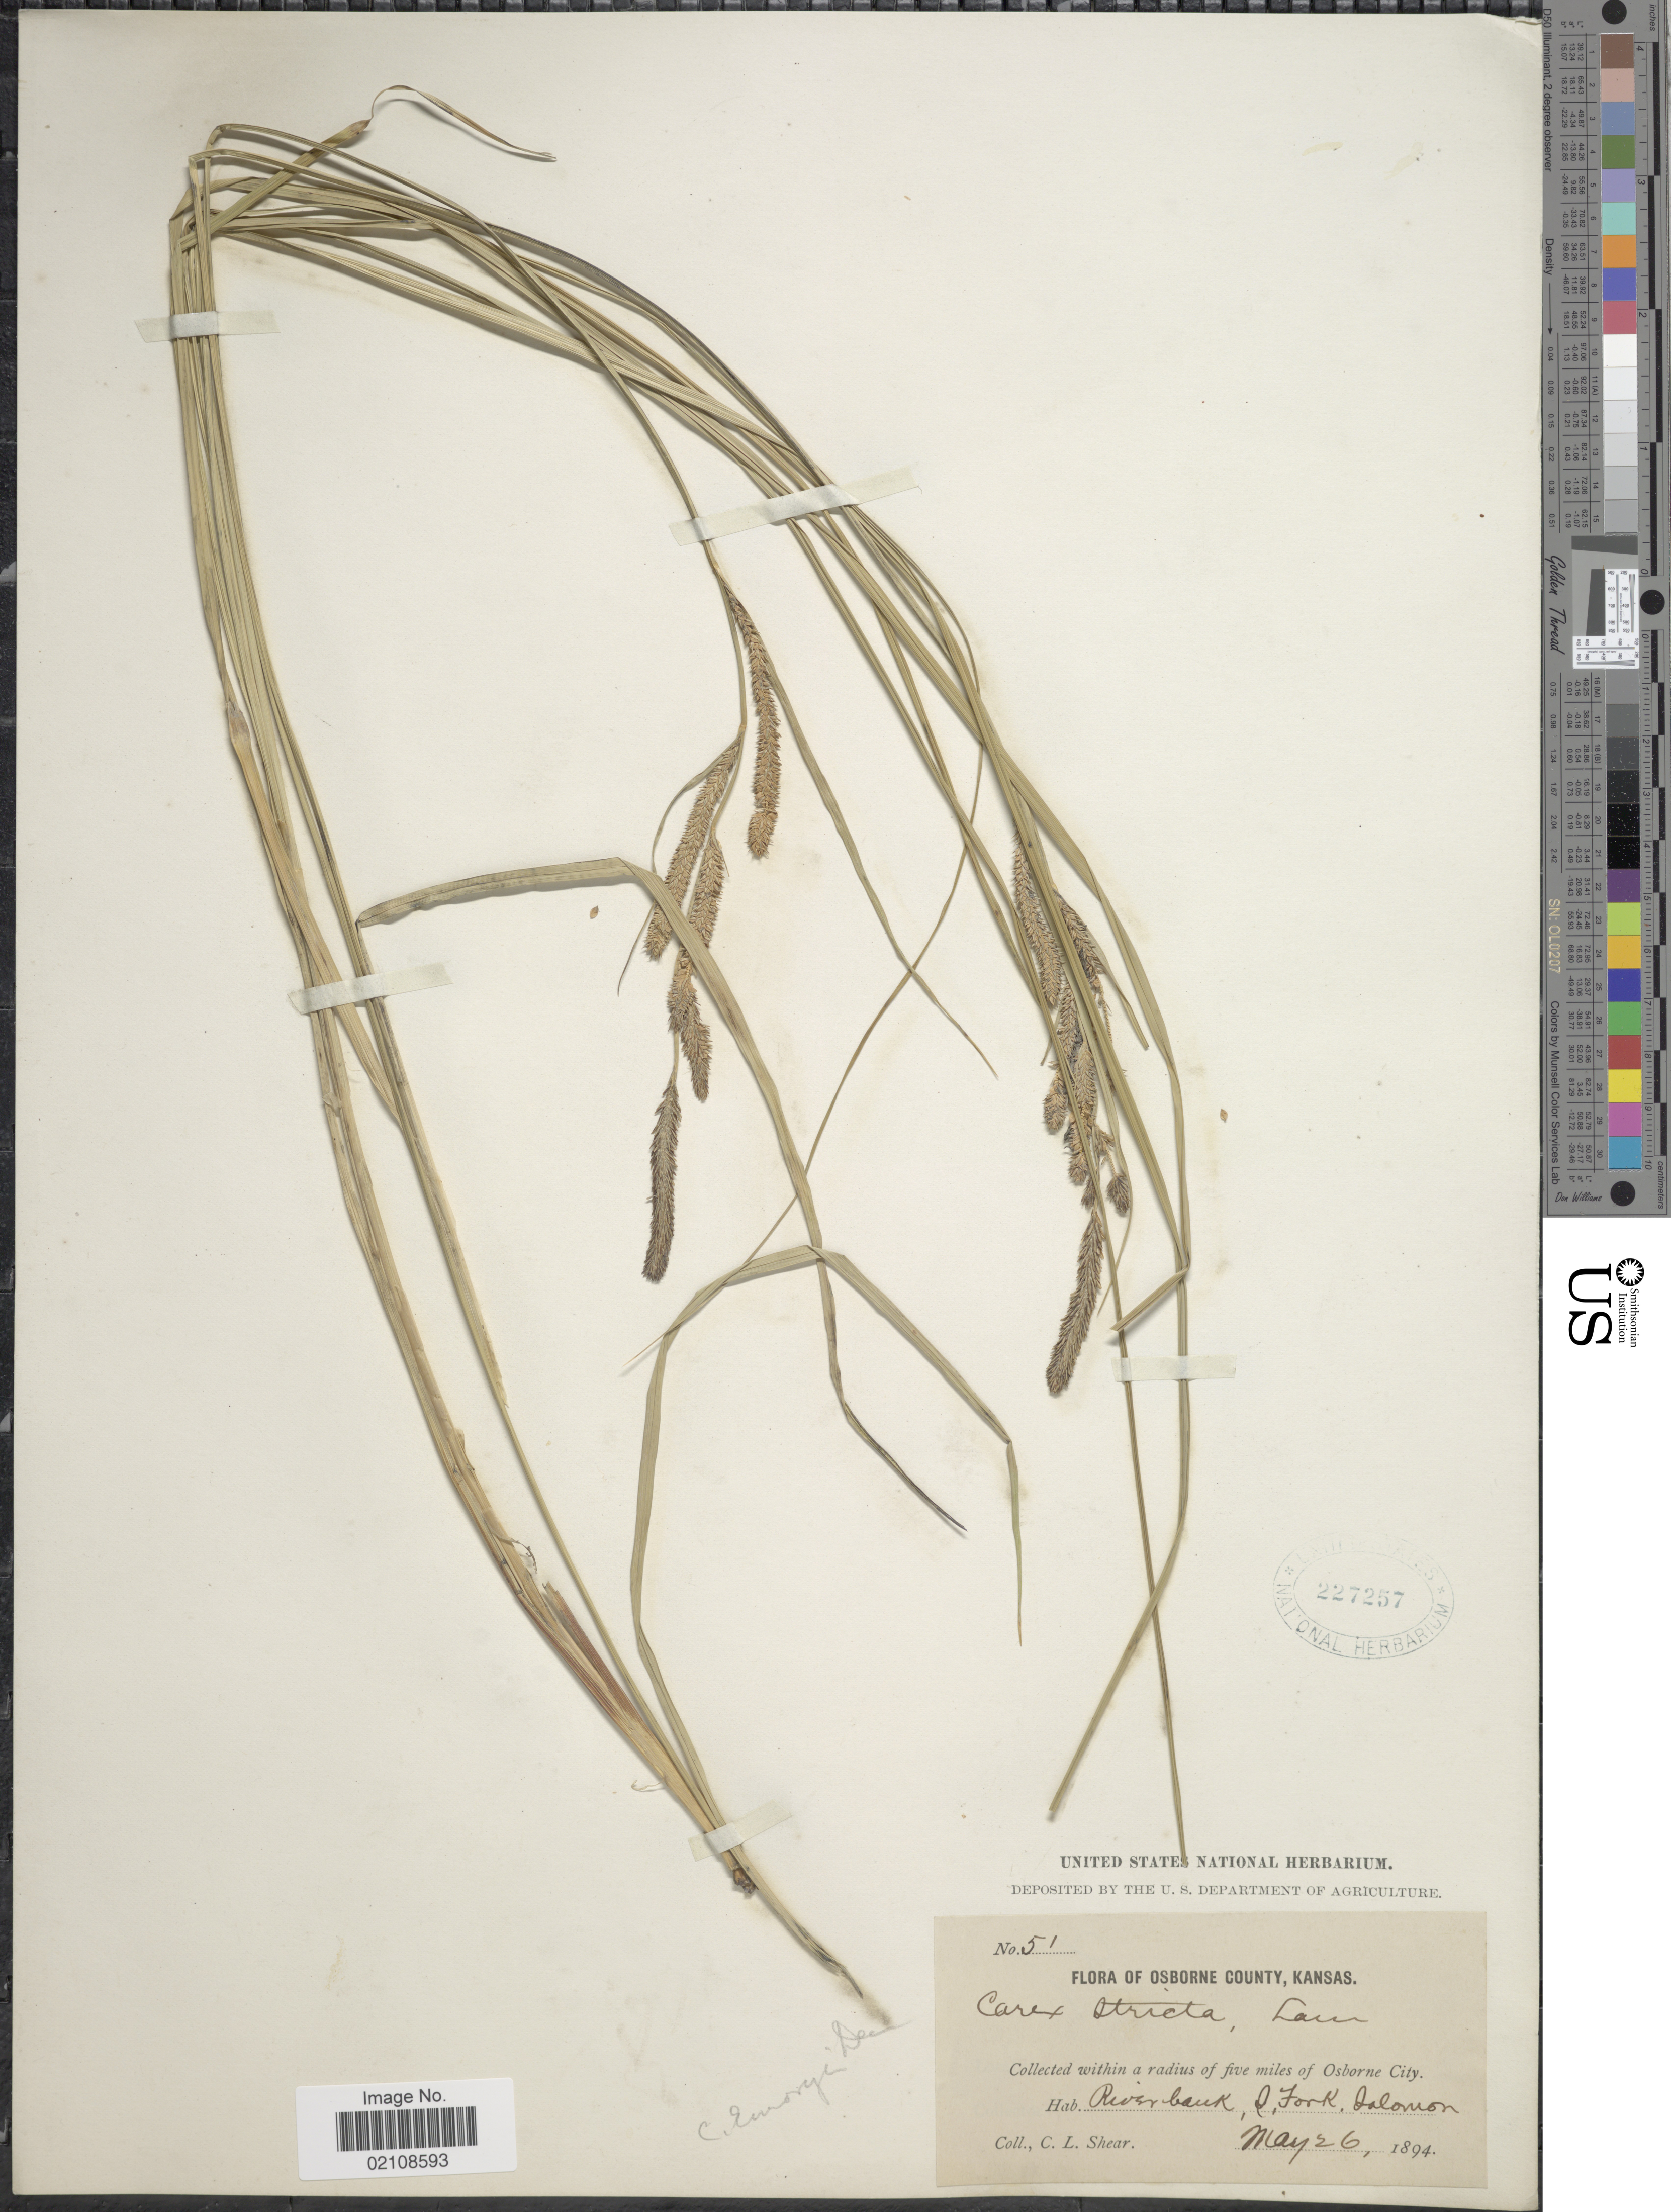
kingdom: Plantae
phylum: Tracheophyta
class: Liliopsida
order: Poales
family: Cyperaceae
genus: Carex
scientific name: Carex emoryi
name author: Dewey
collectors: C. L. Shear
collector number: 51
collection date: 1894-05-26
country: United States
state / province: Kansas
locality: Osborne County, within a radius of five miles of Osborne City. River bank, S. Fork, Solomon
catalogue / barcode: US 227257